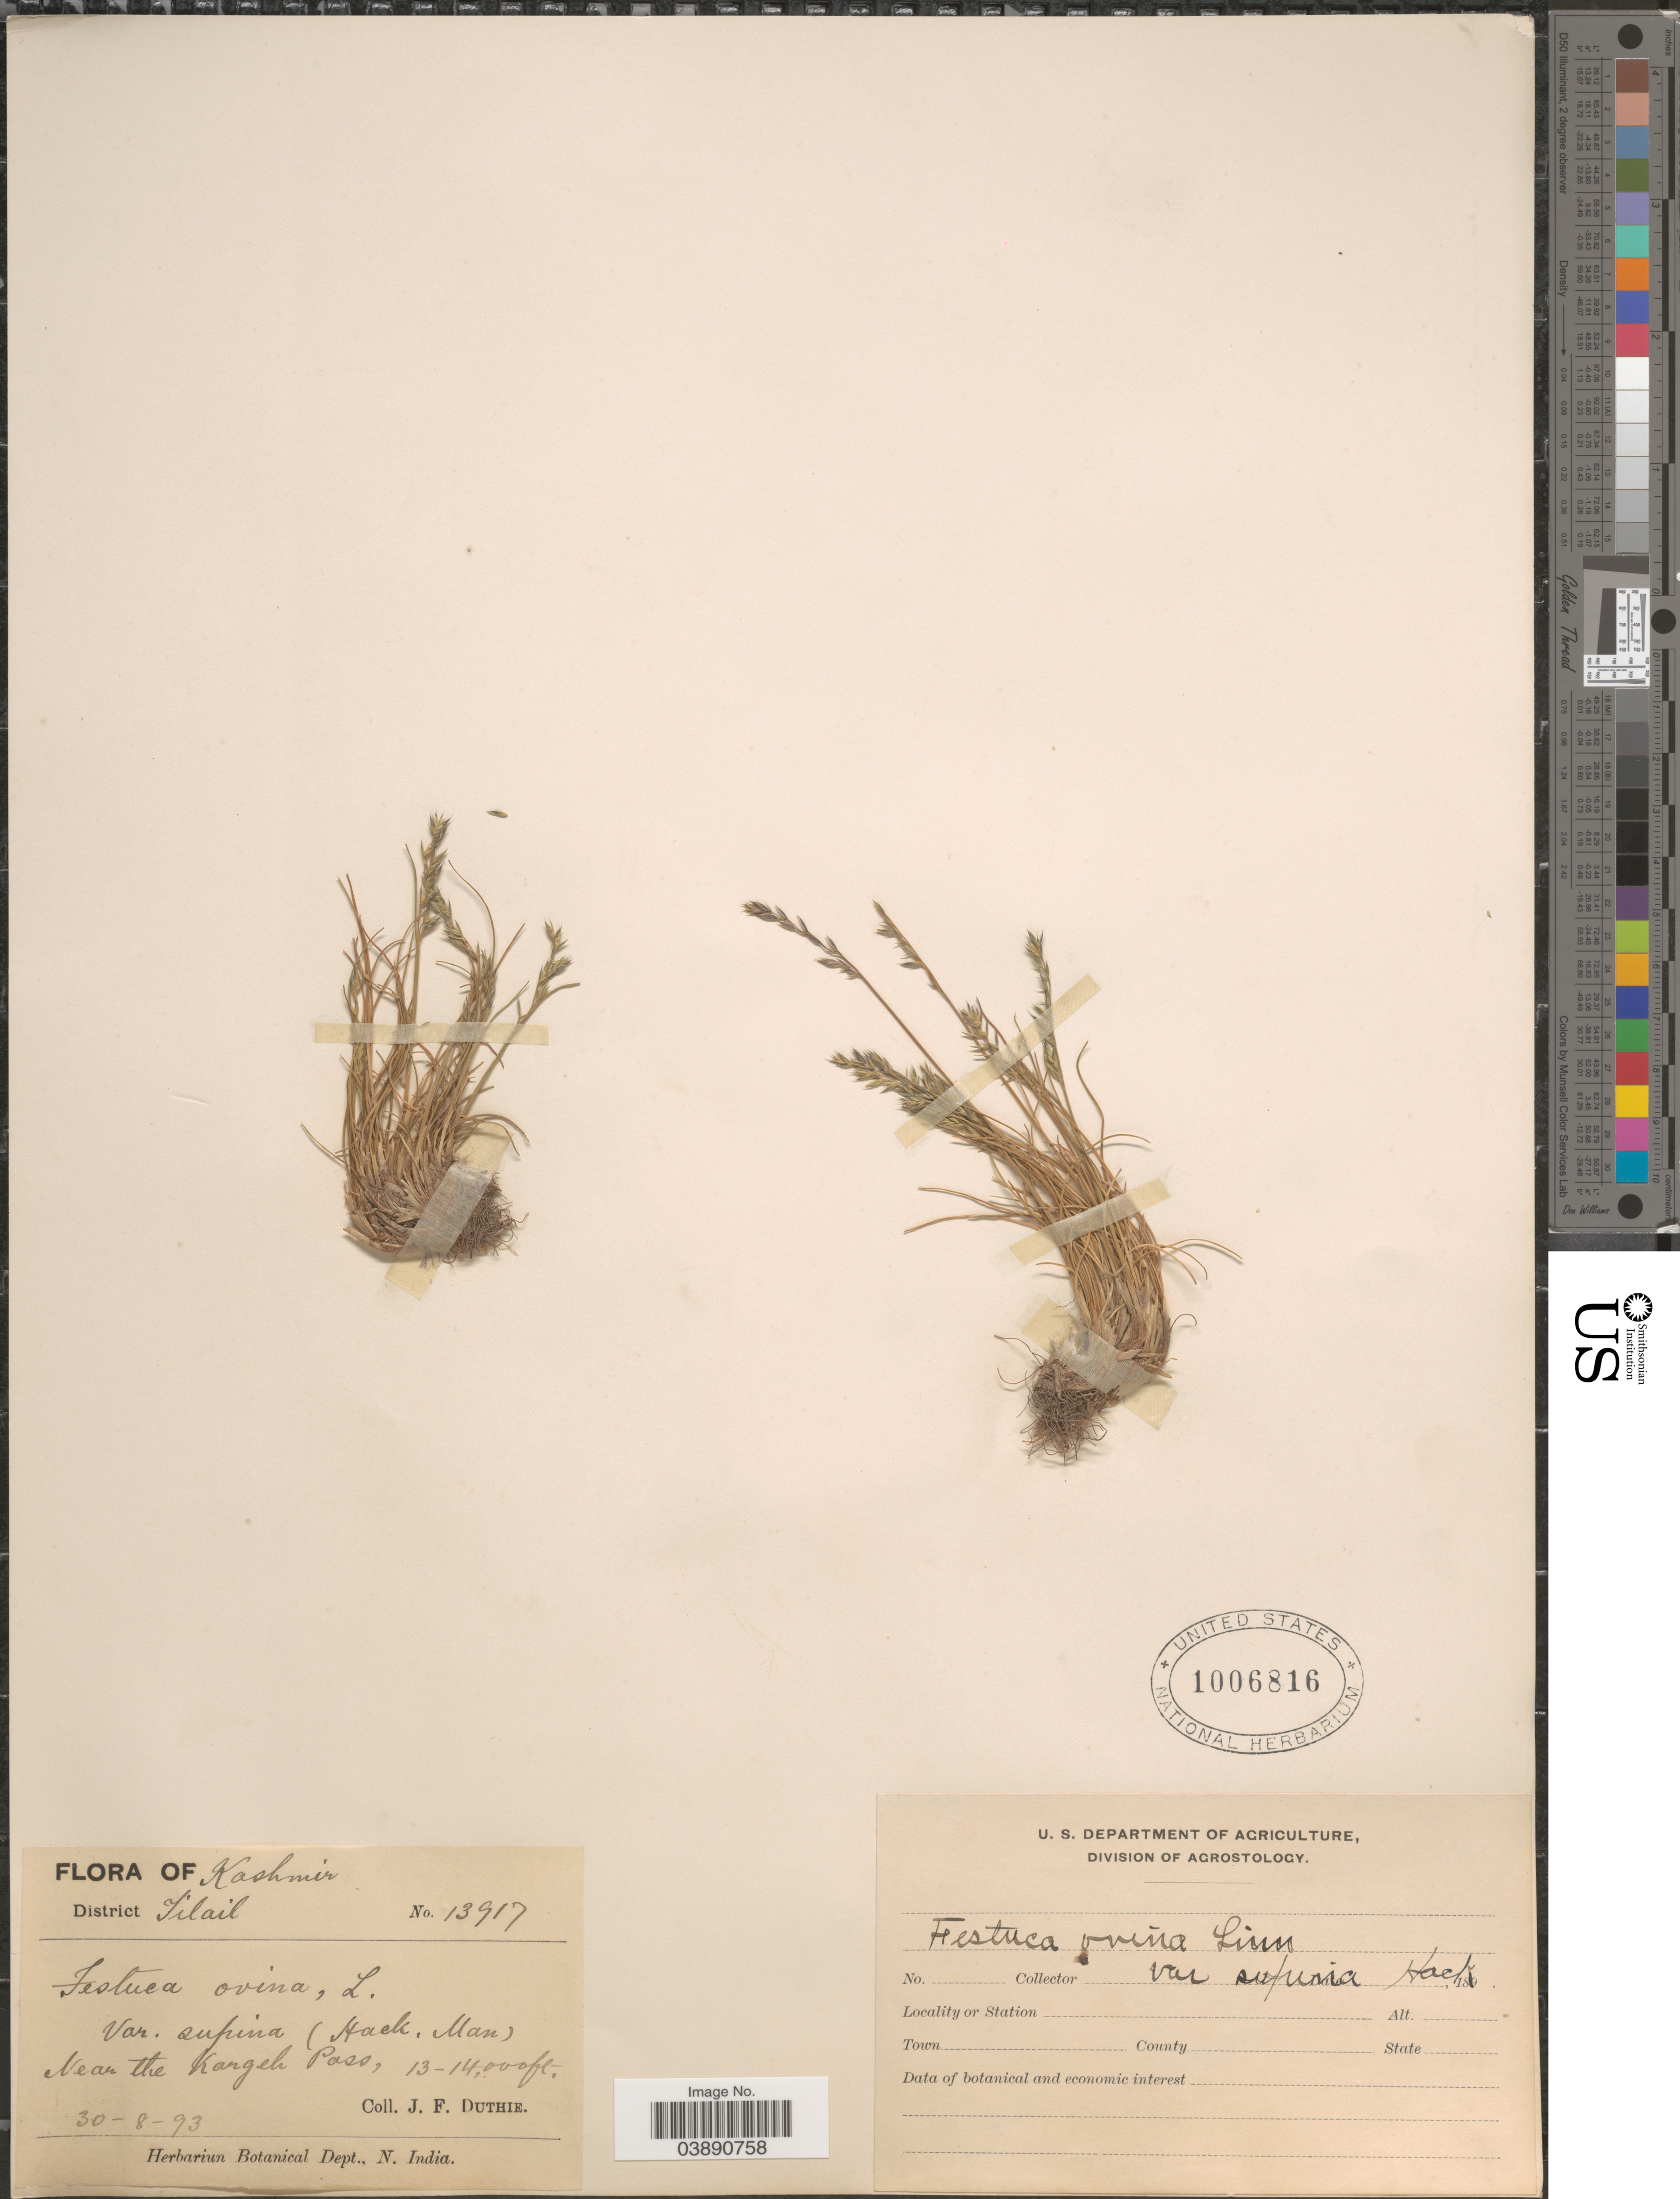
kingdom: Plantae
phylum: Tracheophyta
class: Liliopsida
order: Poales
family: Poaceae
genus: Festuca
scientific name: Festuca airoides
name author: Lam.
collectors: J. F. Duthie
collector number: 13917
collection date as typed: Transcribed d/m/y: 30/8/93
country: India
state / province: Jammu and Kashmir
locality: Kashmir. District Jilail. Near the Kargeh Pass.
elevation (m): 3962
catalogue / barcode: US 1006816